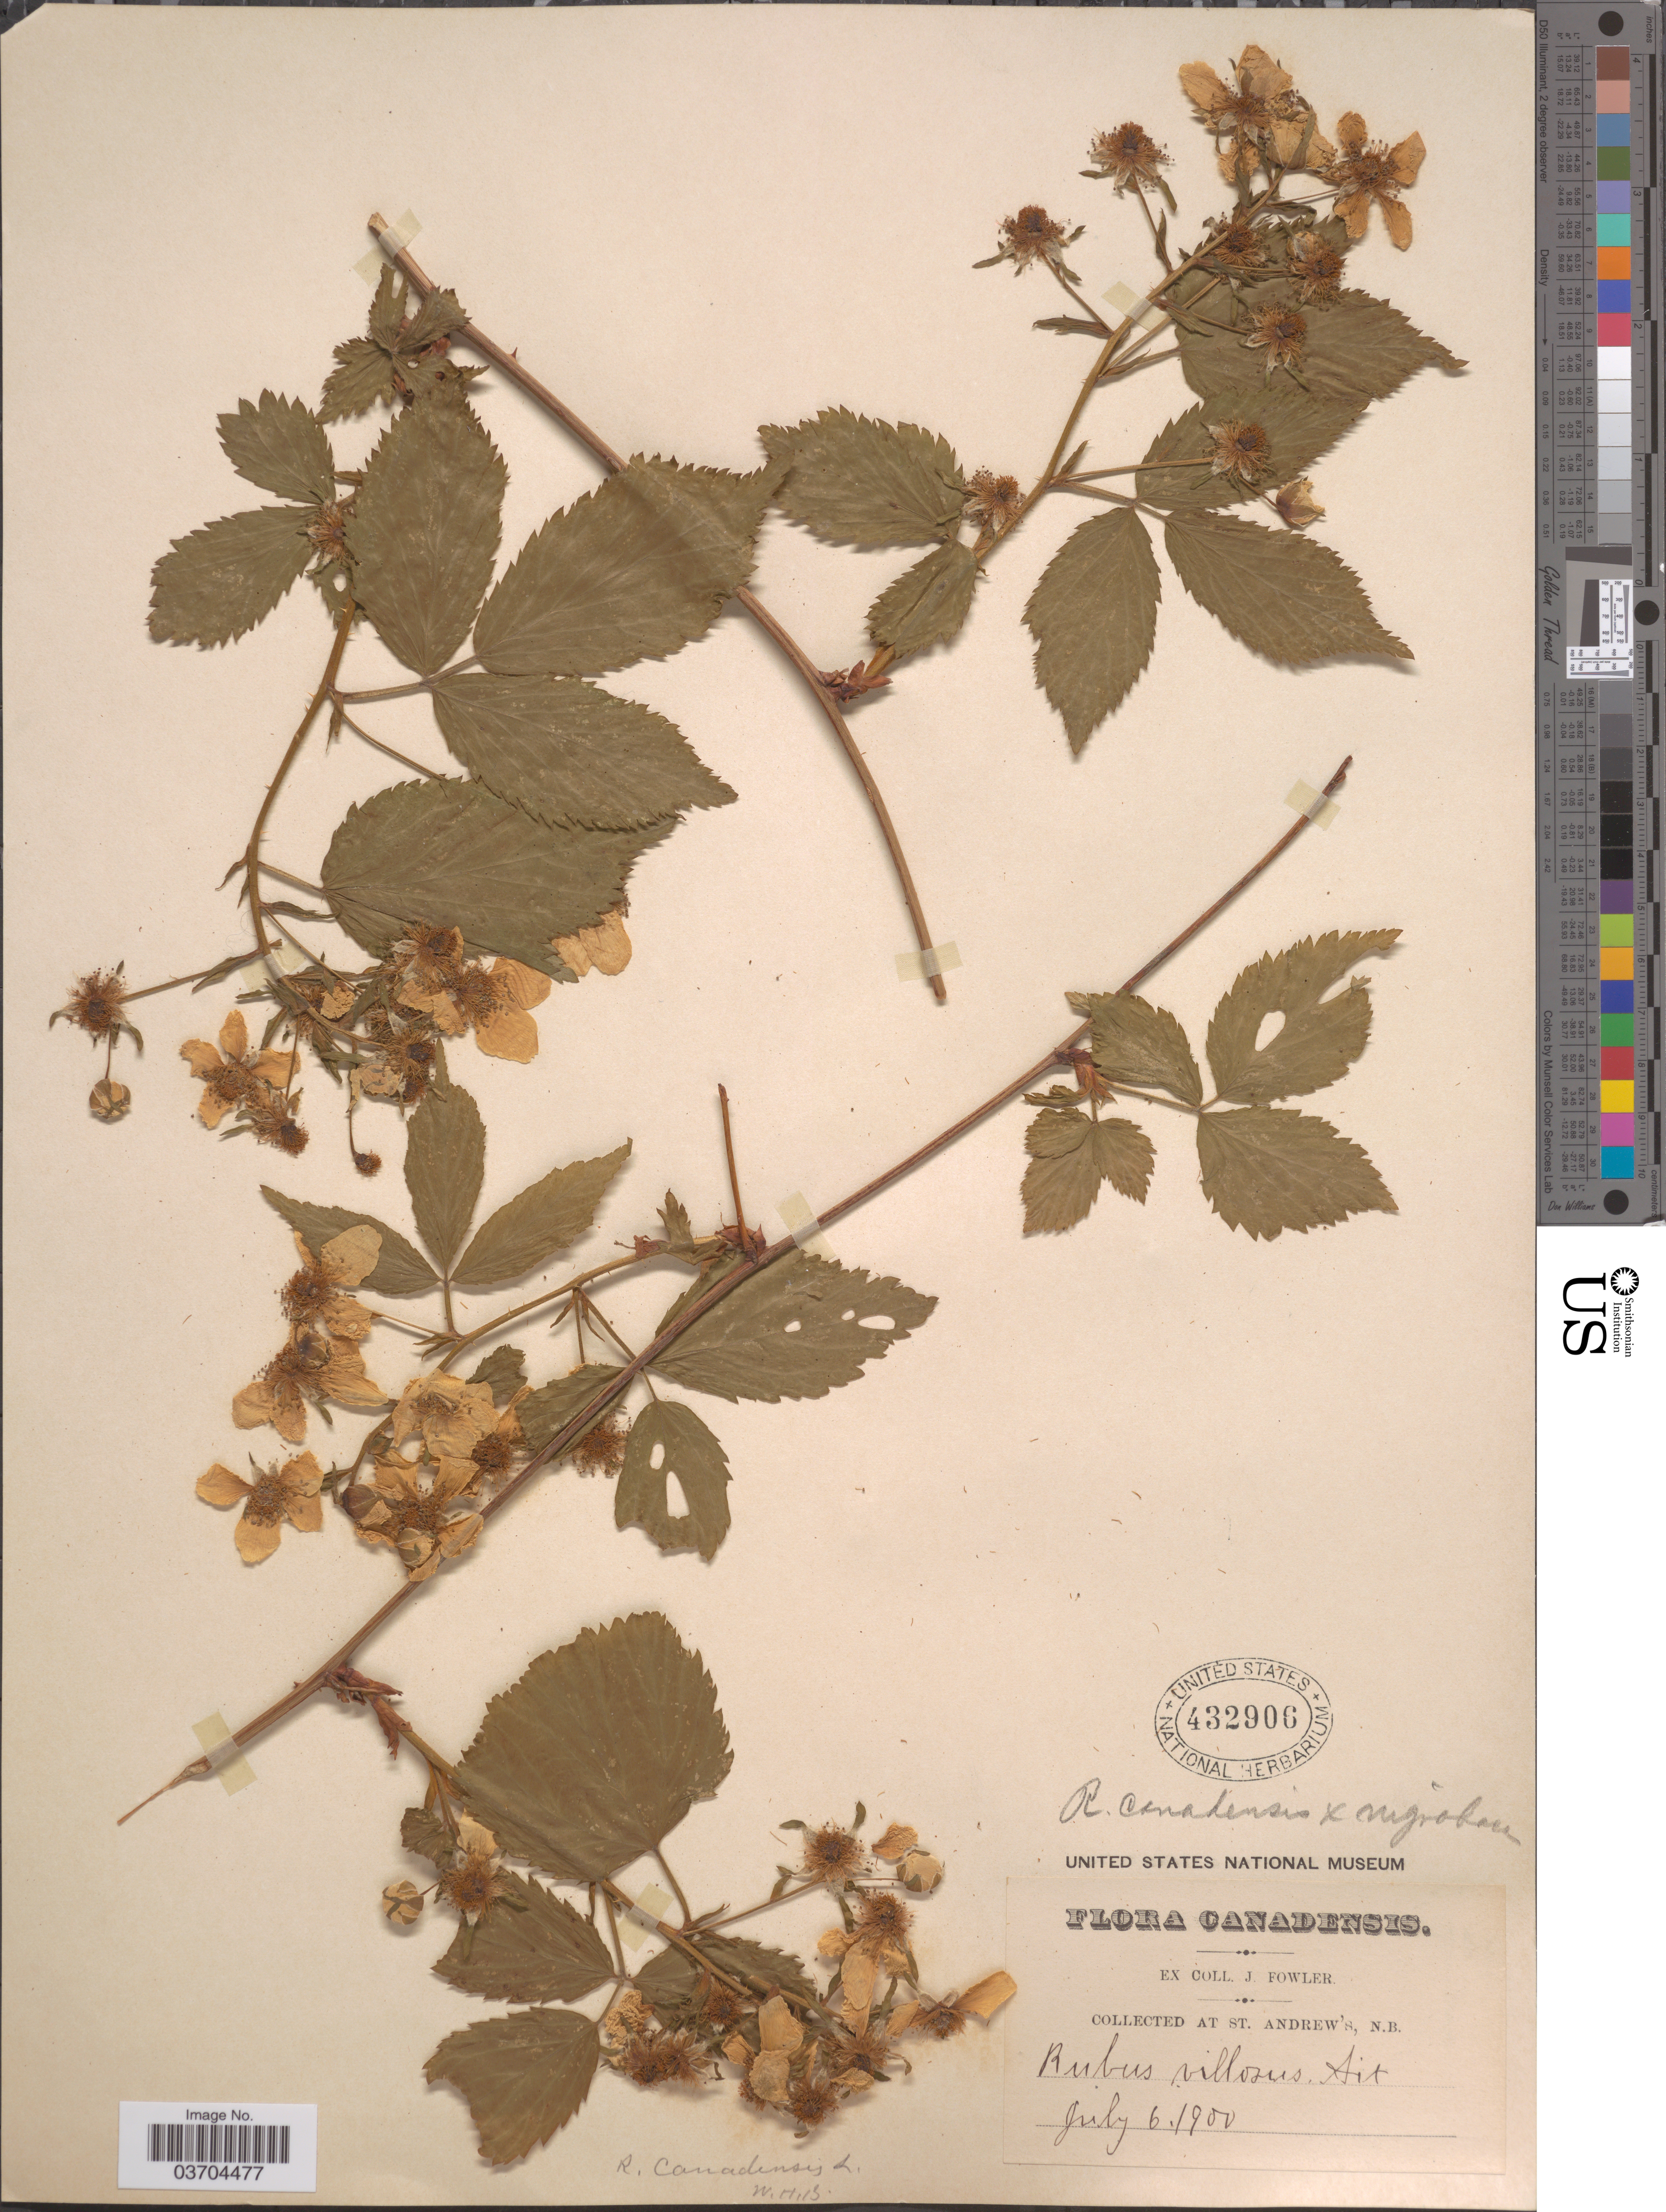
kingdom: Plantae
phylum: Tracheophyta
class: Magnoliopsida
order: Rosales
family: Rosaceae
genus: Rubus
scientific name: Rubus canadensis x R. nigrobaccus L.H. Bailey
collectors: J. Fowler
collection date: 1900-07-06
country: Canada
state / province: New Brunswick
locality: St. Andrew's.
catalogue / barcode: US 432906